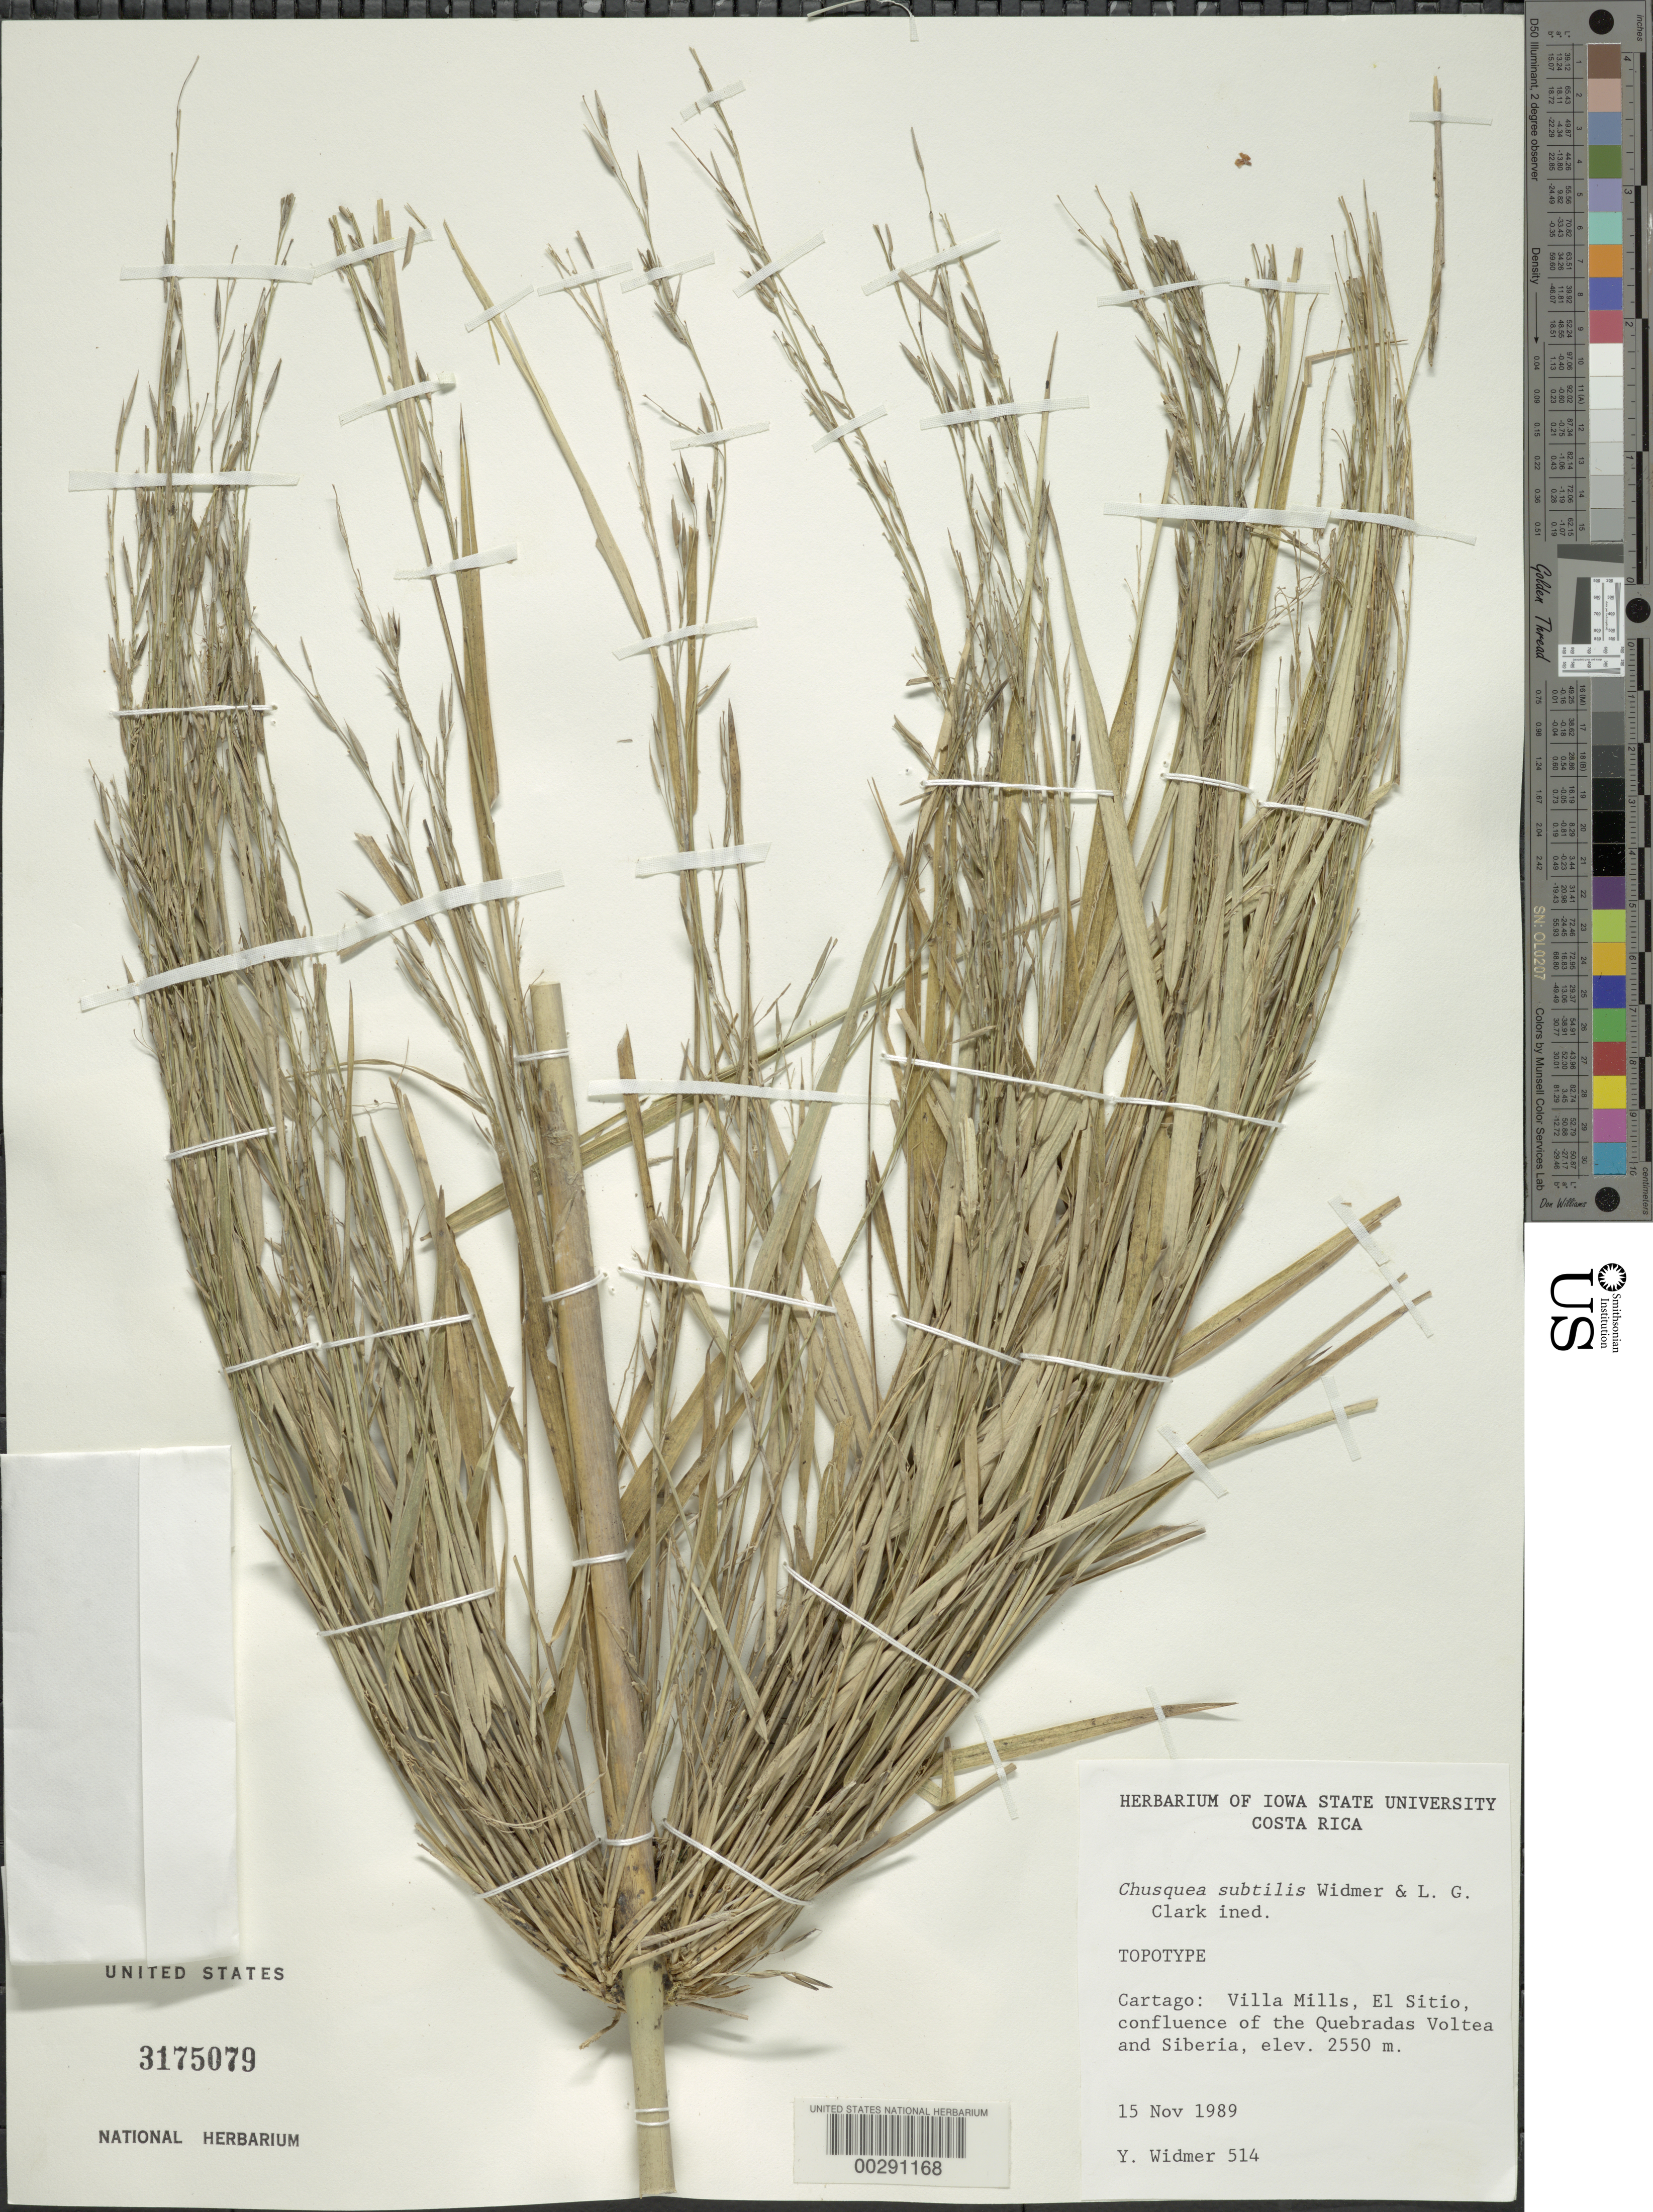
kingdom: Plantae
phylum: Tracheophyta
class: Liliopsida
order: Poales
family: Poaceae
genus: Chusquea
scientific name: Chusquea subtilis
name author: Y. Widmer & L.G. Clark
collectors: Y. Widmer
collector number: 514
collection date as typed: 15 Nov 1989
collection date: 1989-11-15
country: Costa Rica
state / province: Cartago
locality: Villa Mills, El Sitio, confluence of Quebradas Siberia and Voltea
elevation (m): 2550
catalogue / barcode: US 3175079